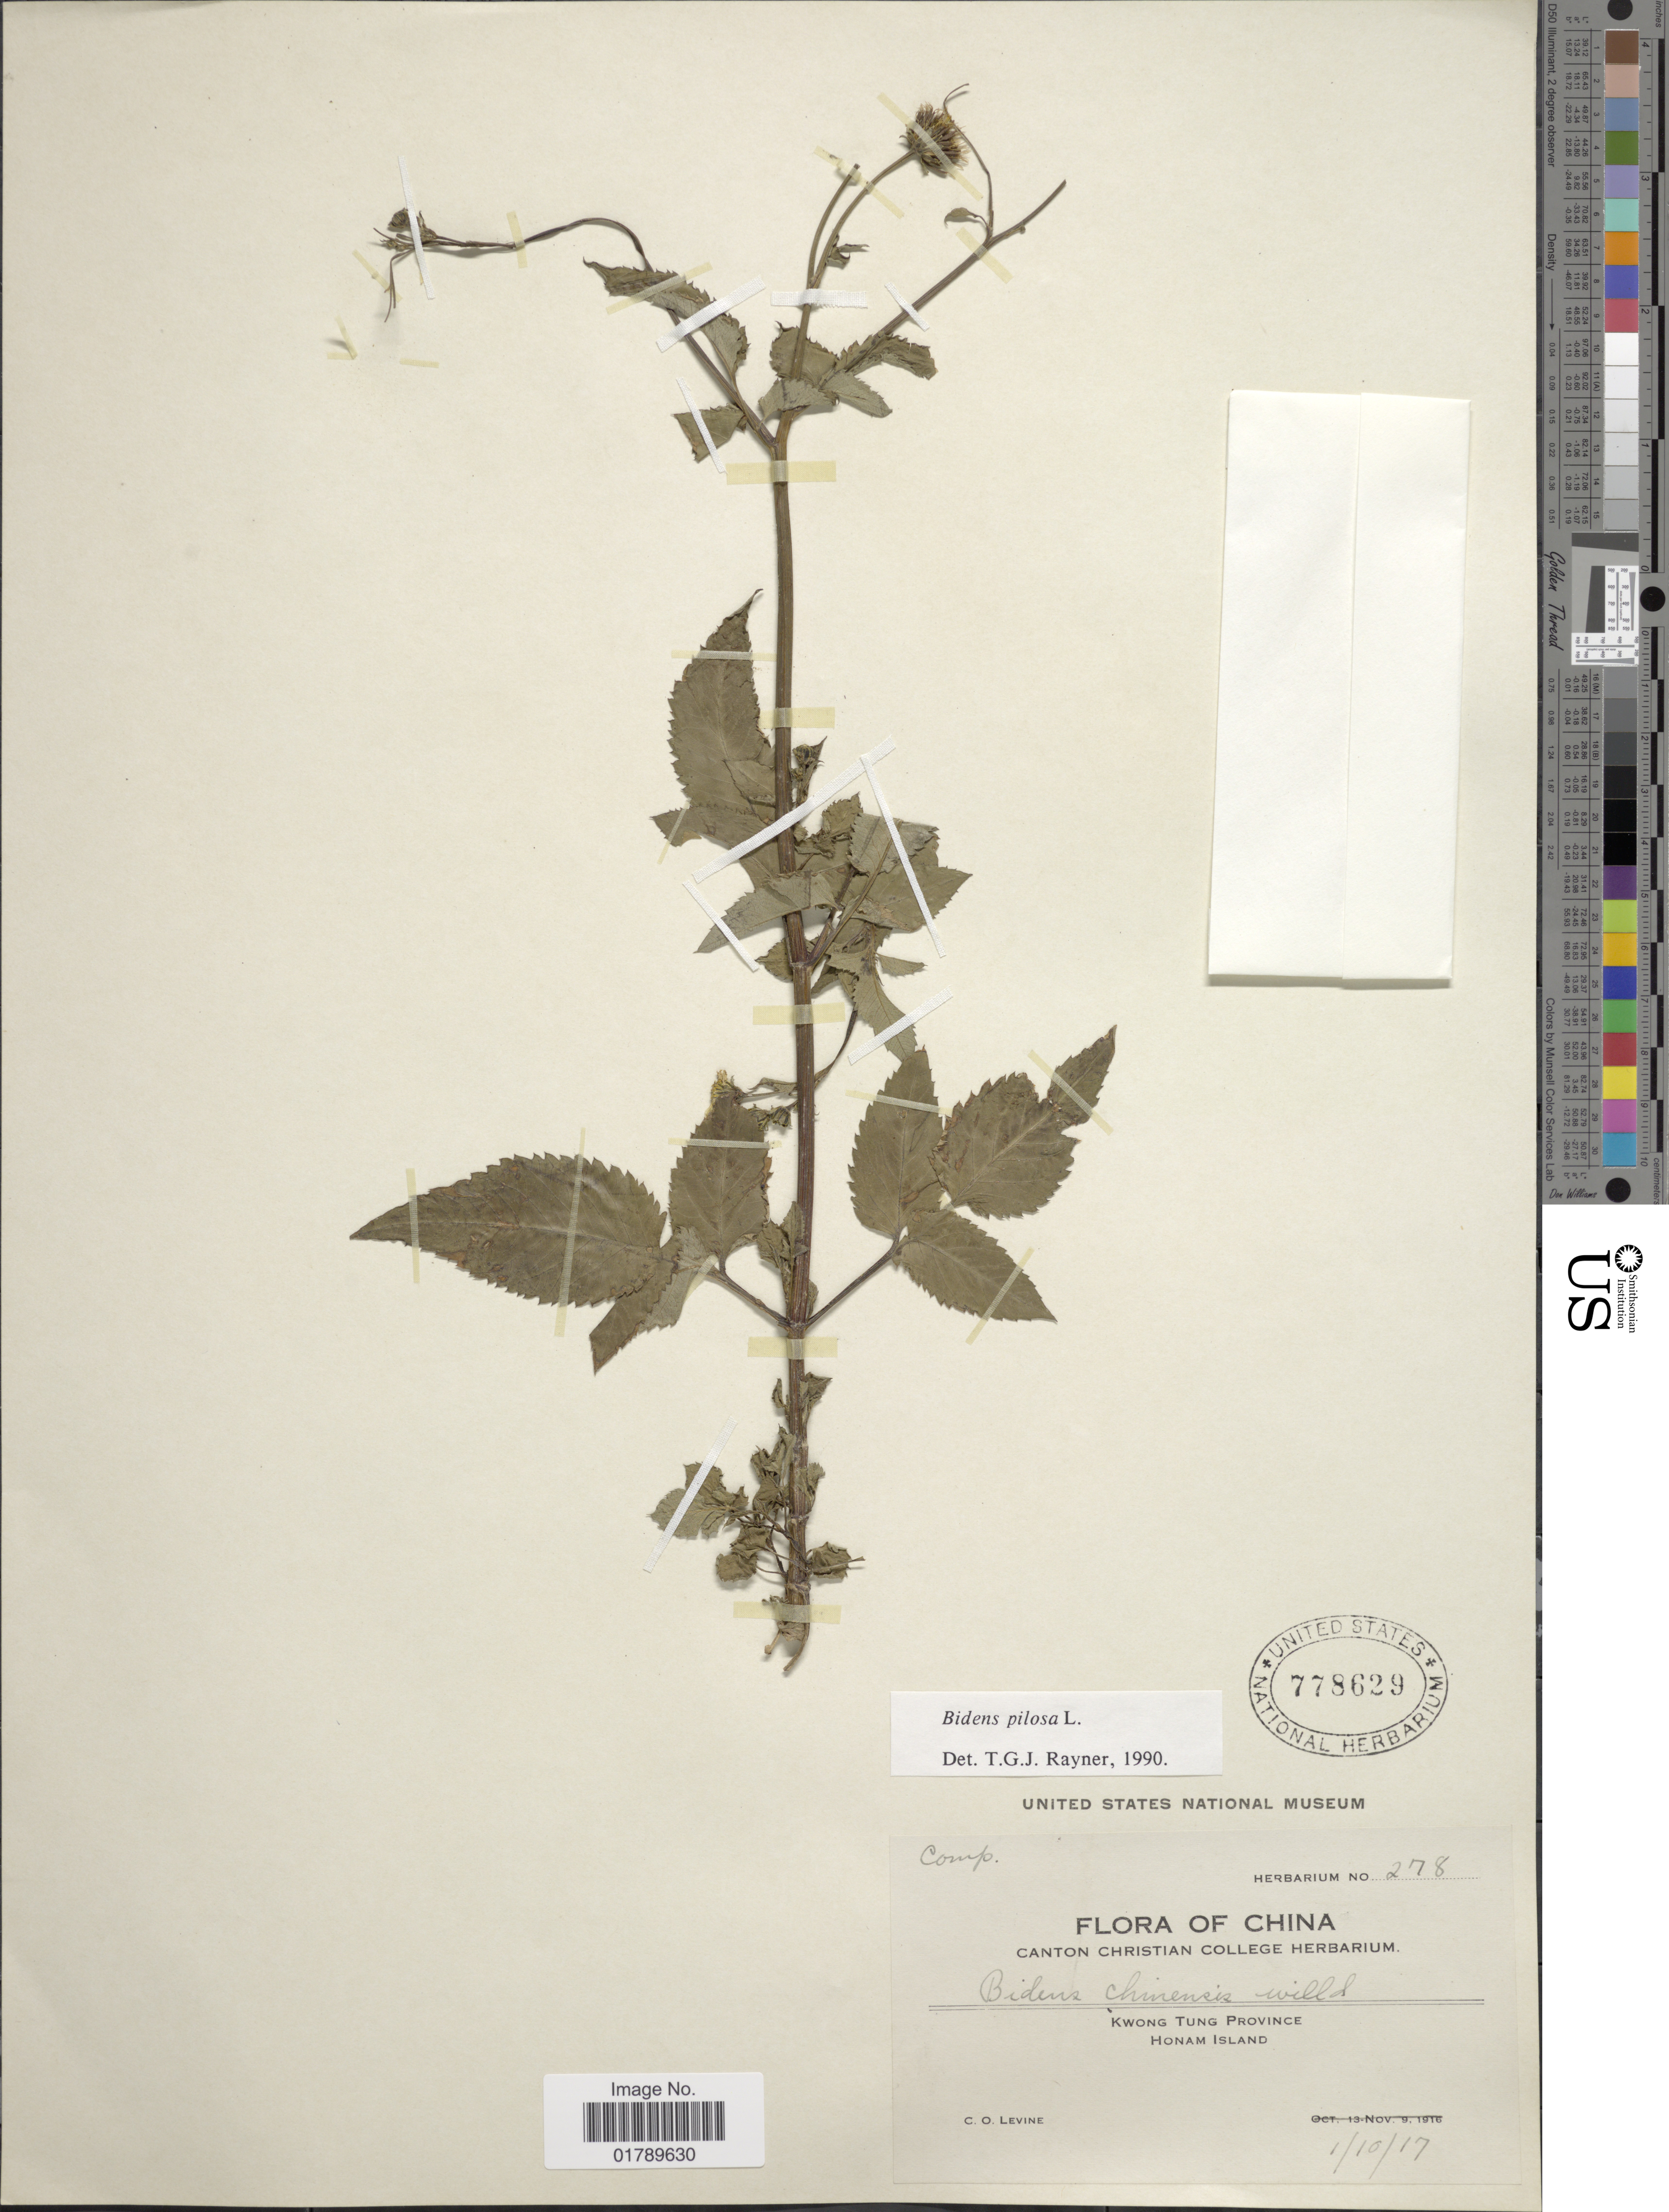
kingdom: Plantae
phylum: Tracheophyta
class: Magnoliopsida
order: Asterales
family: Asteraceae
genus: Bidens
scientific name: Bidens pilosa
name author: L.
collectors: C. O. Levine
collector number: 278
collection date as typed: Transcribed d/m/y: 10/1/17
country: China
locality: Kwong Tung Province. Honam Island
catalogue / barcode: US 778629